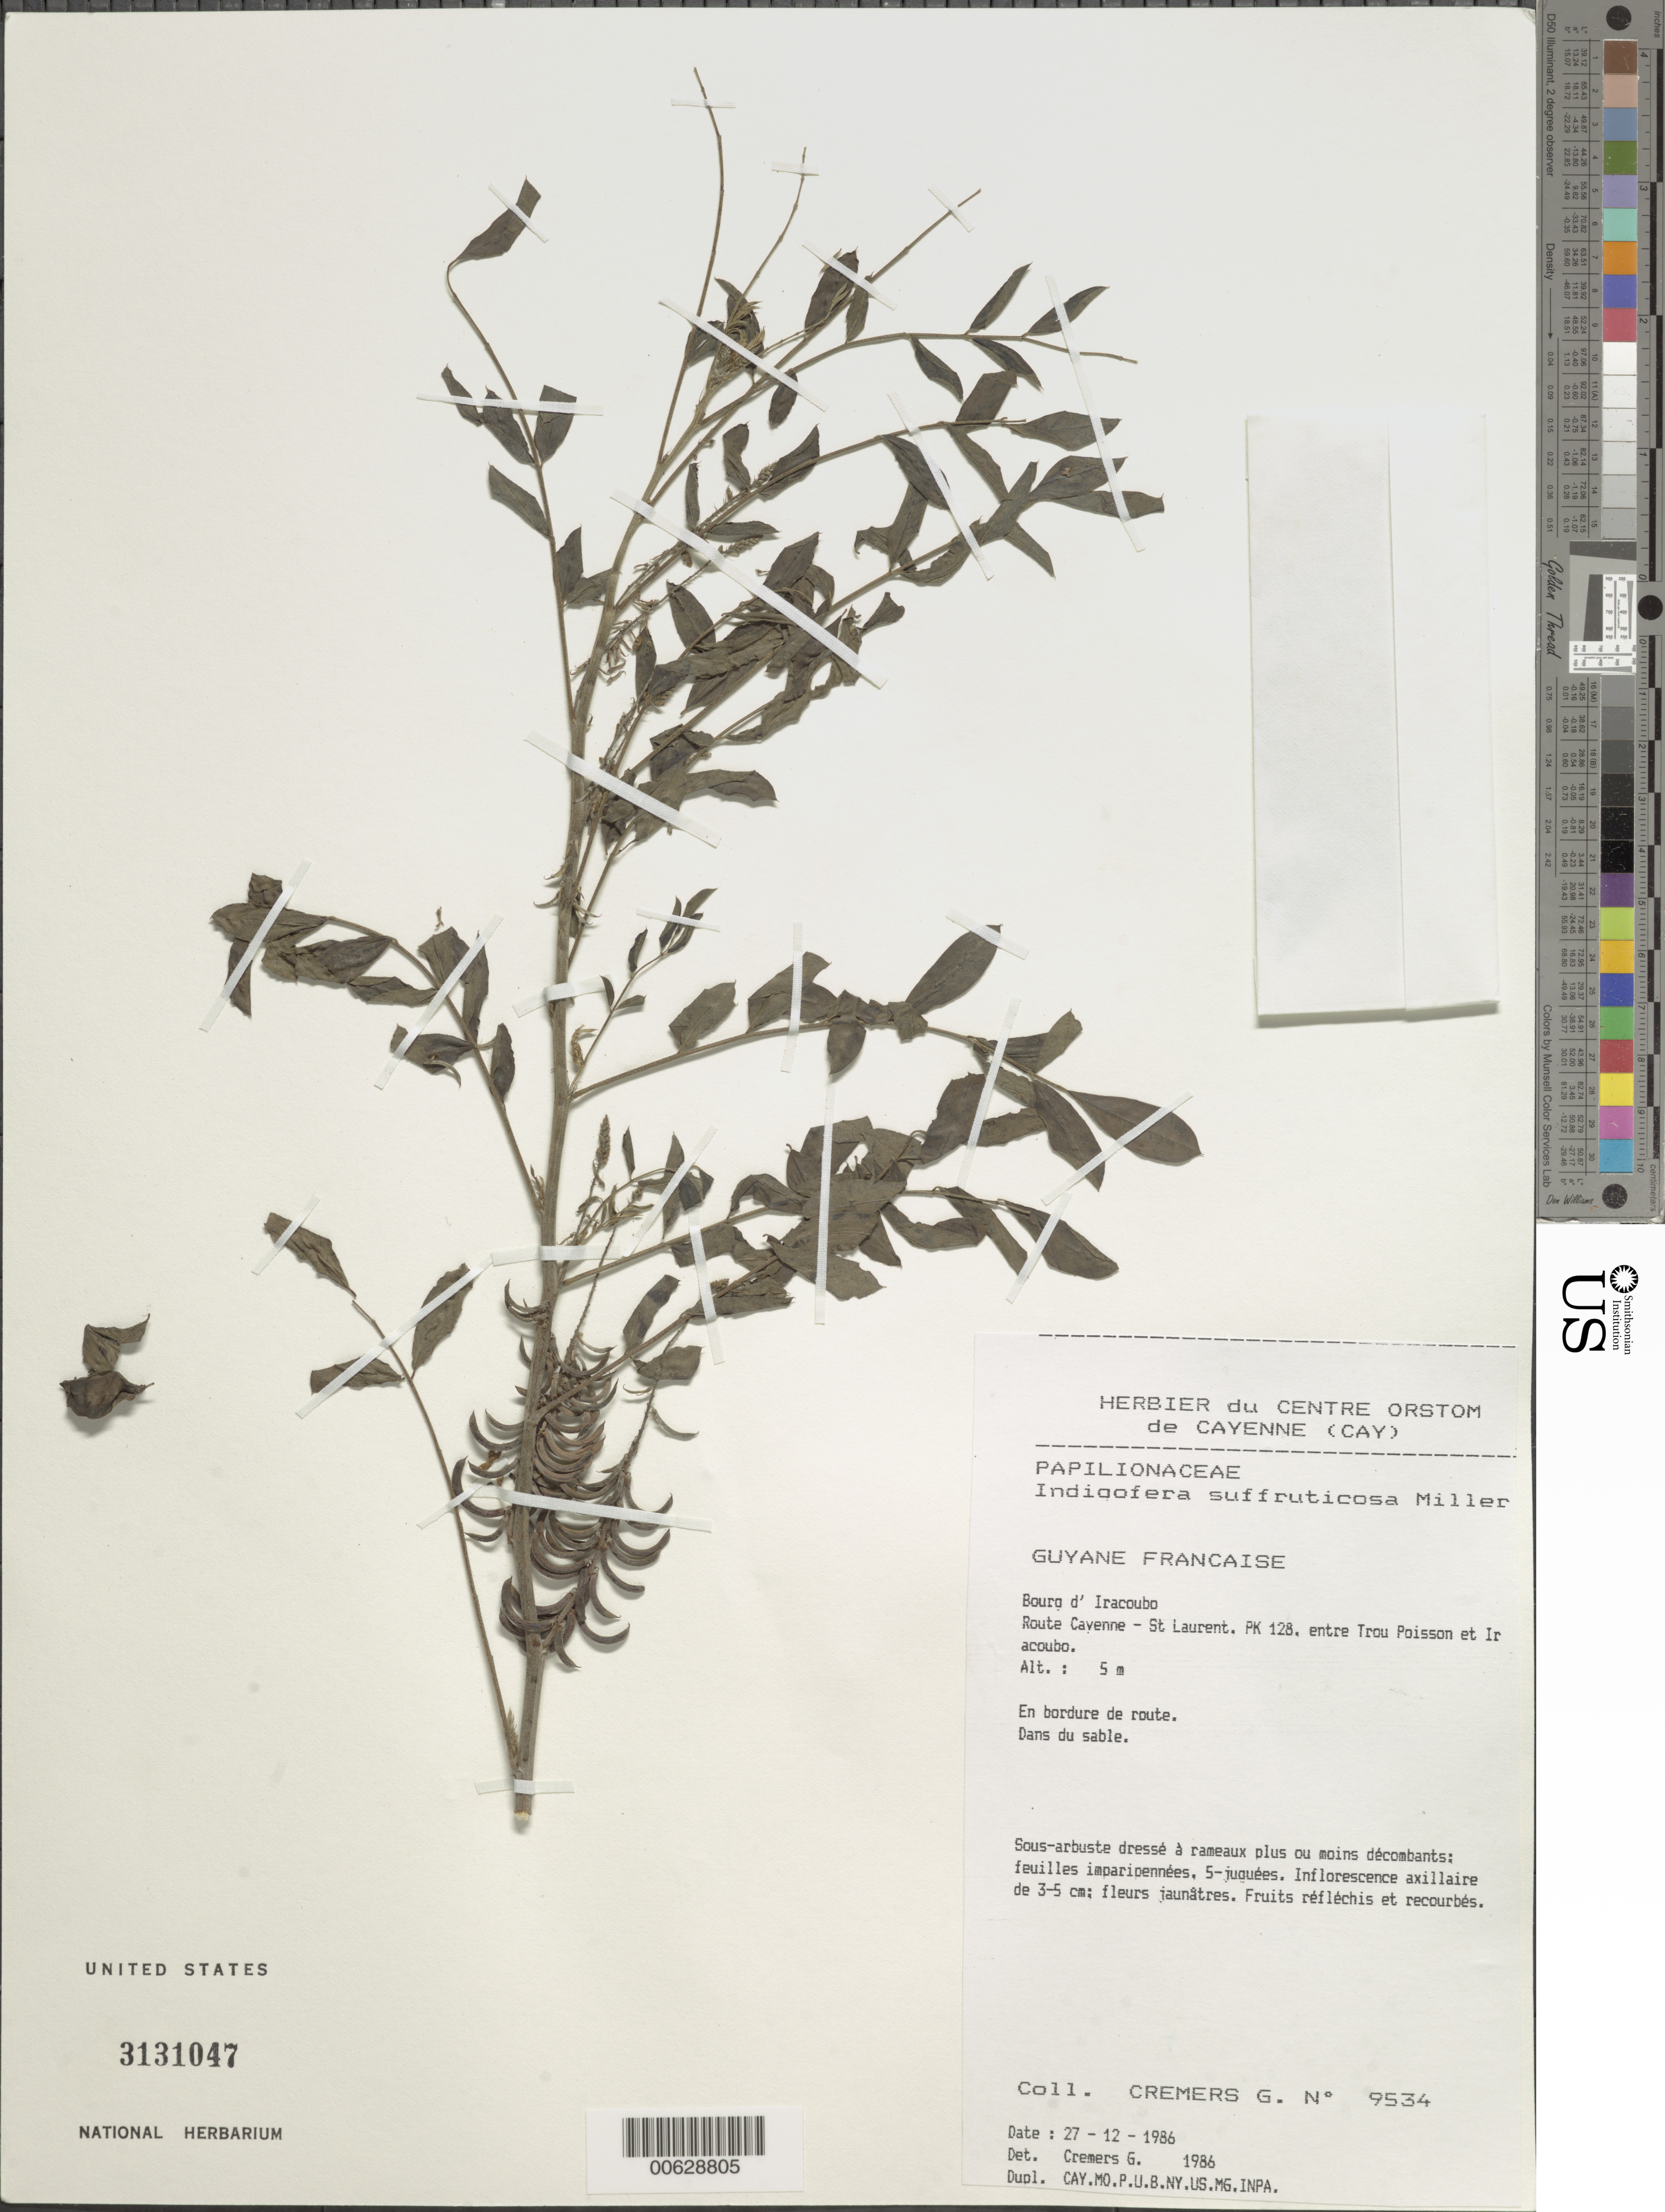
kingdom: Plantae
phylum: Tracheophyta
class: Magnoliopsida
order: Fabales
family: Fabaceae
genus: Indigofera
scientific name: Indigofera suffruticosa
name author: Mill.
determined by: Cremers, Georges A.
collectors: G. Cremers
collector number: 9534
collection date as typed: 27-Dec-86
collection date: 1986-12-27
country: French Guiana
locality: Bourg d'Iracoubo, route Cayenne-St. Laurent, PK 128, betw. Trou Poisson & Iracoubo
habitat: En bordure de route; dans du sable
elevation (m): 5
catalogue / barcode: US 3131047